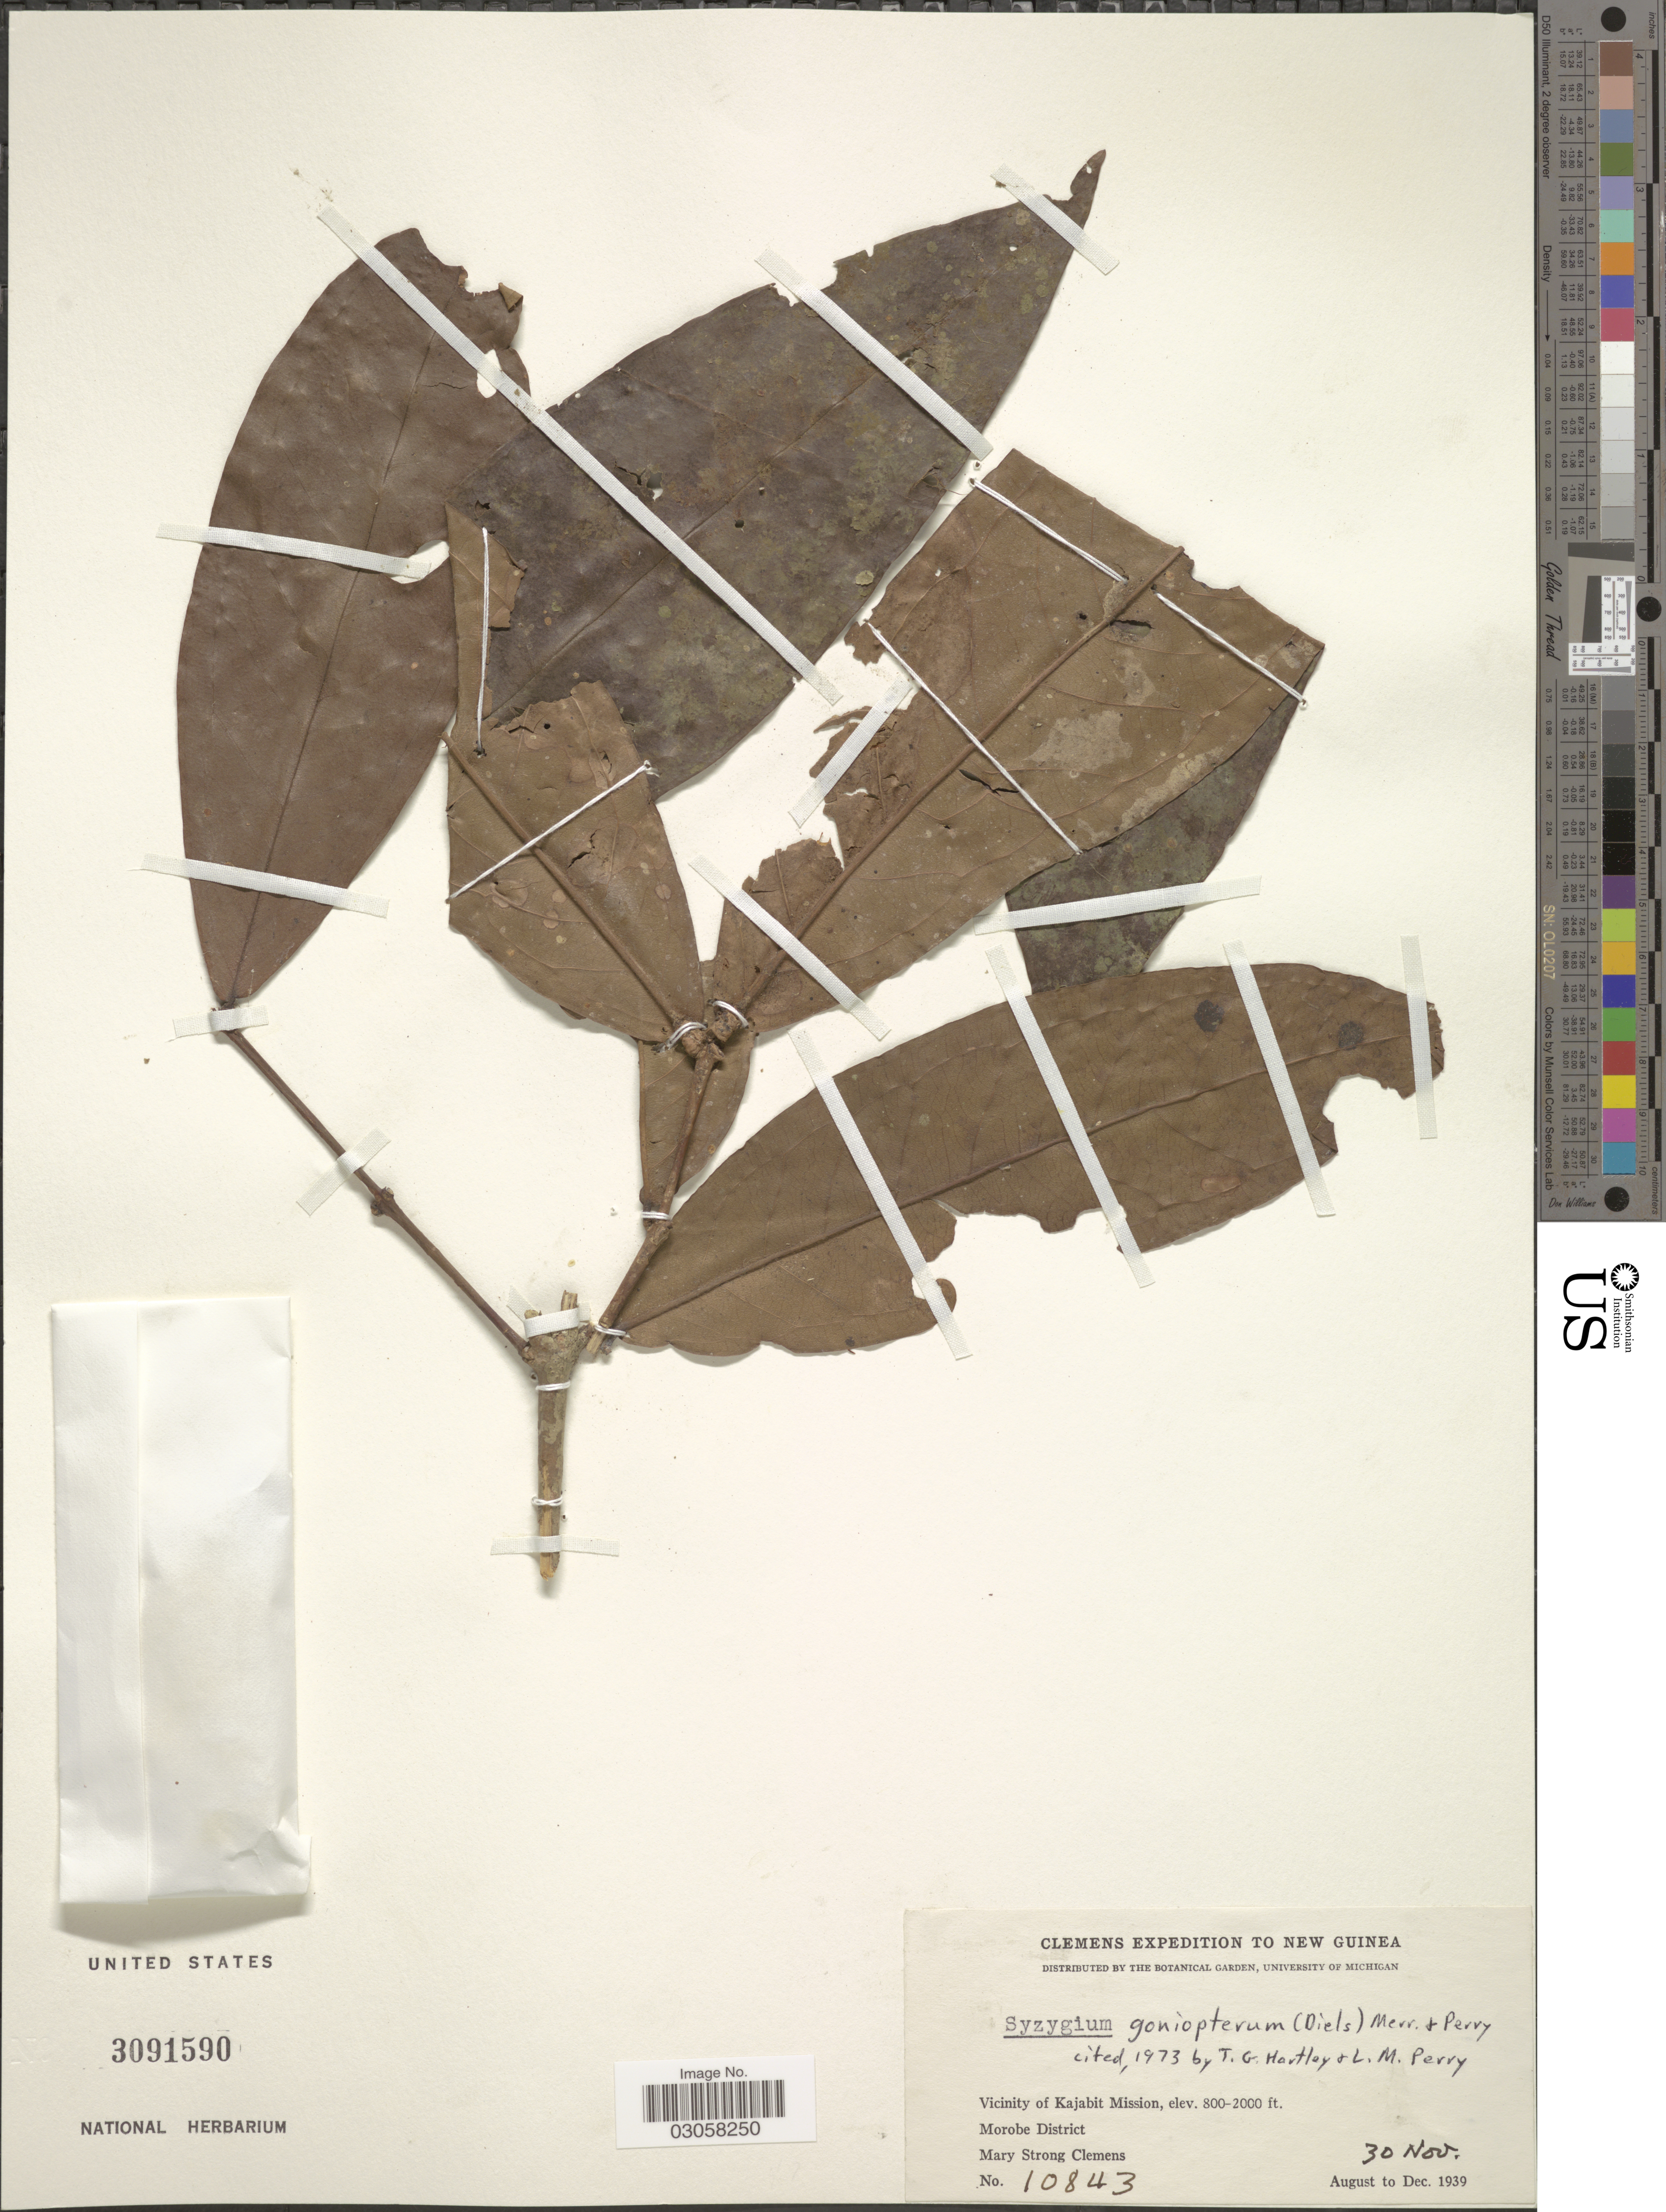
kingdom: Plantae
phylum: Tracheophyta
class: Magnoliopsida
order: Myrtales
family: Myrtaceae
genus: Syzygium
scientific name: Syzygium goniopterum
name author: (Diels) Merr. & L.M. Perry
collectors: M. S. Clemens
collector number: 10843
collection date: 1939-11-30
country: Papua New Guinea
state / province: Morobe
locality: New Guinea. Vicinity of Kajabit Mission. Morobe District.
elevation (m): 244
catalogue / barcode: US 3091590